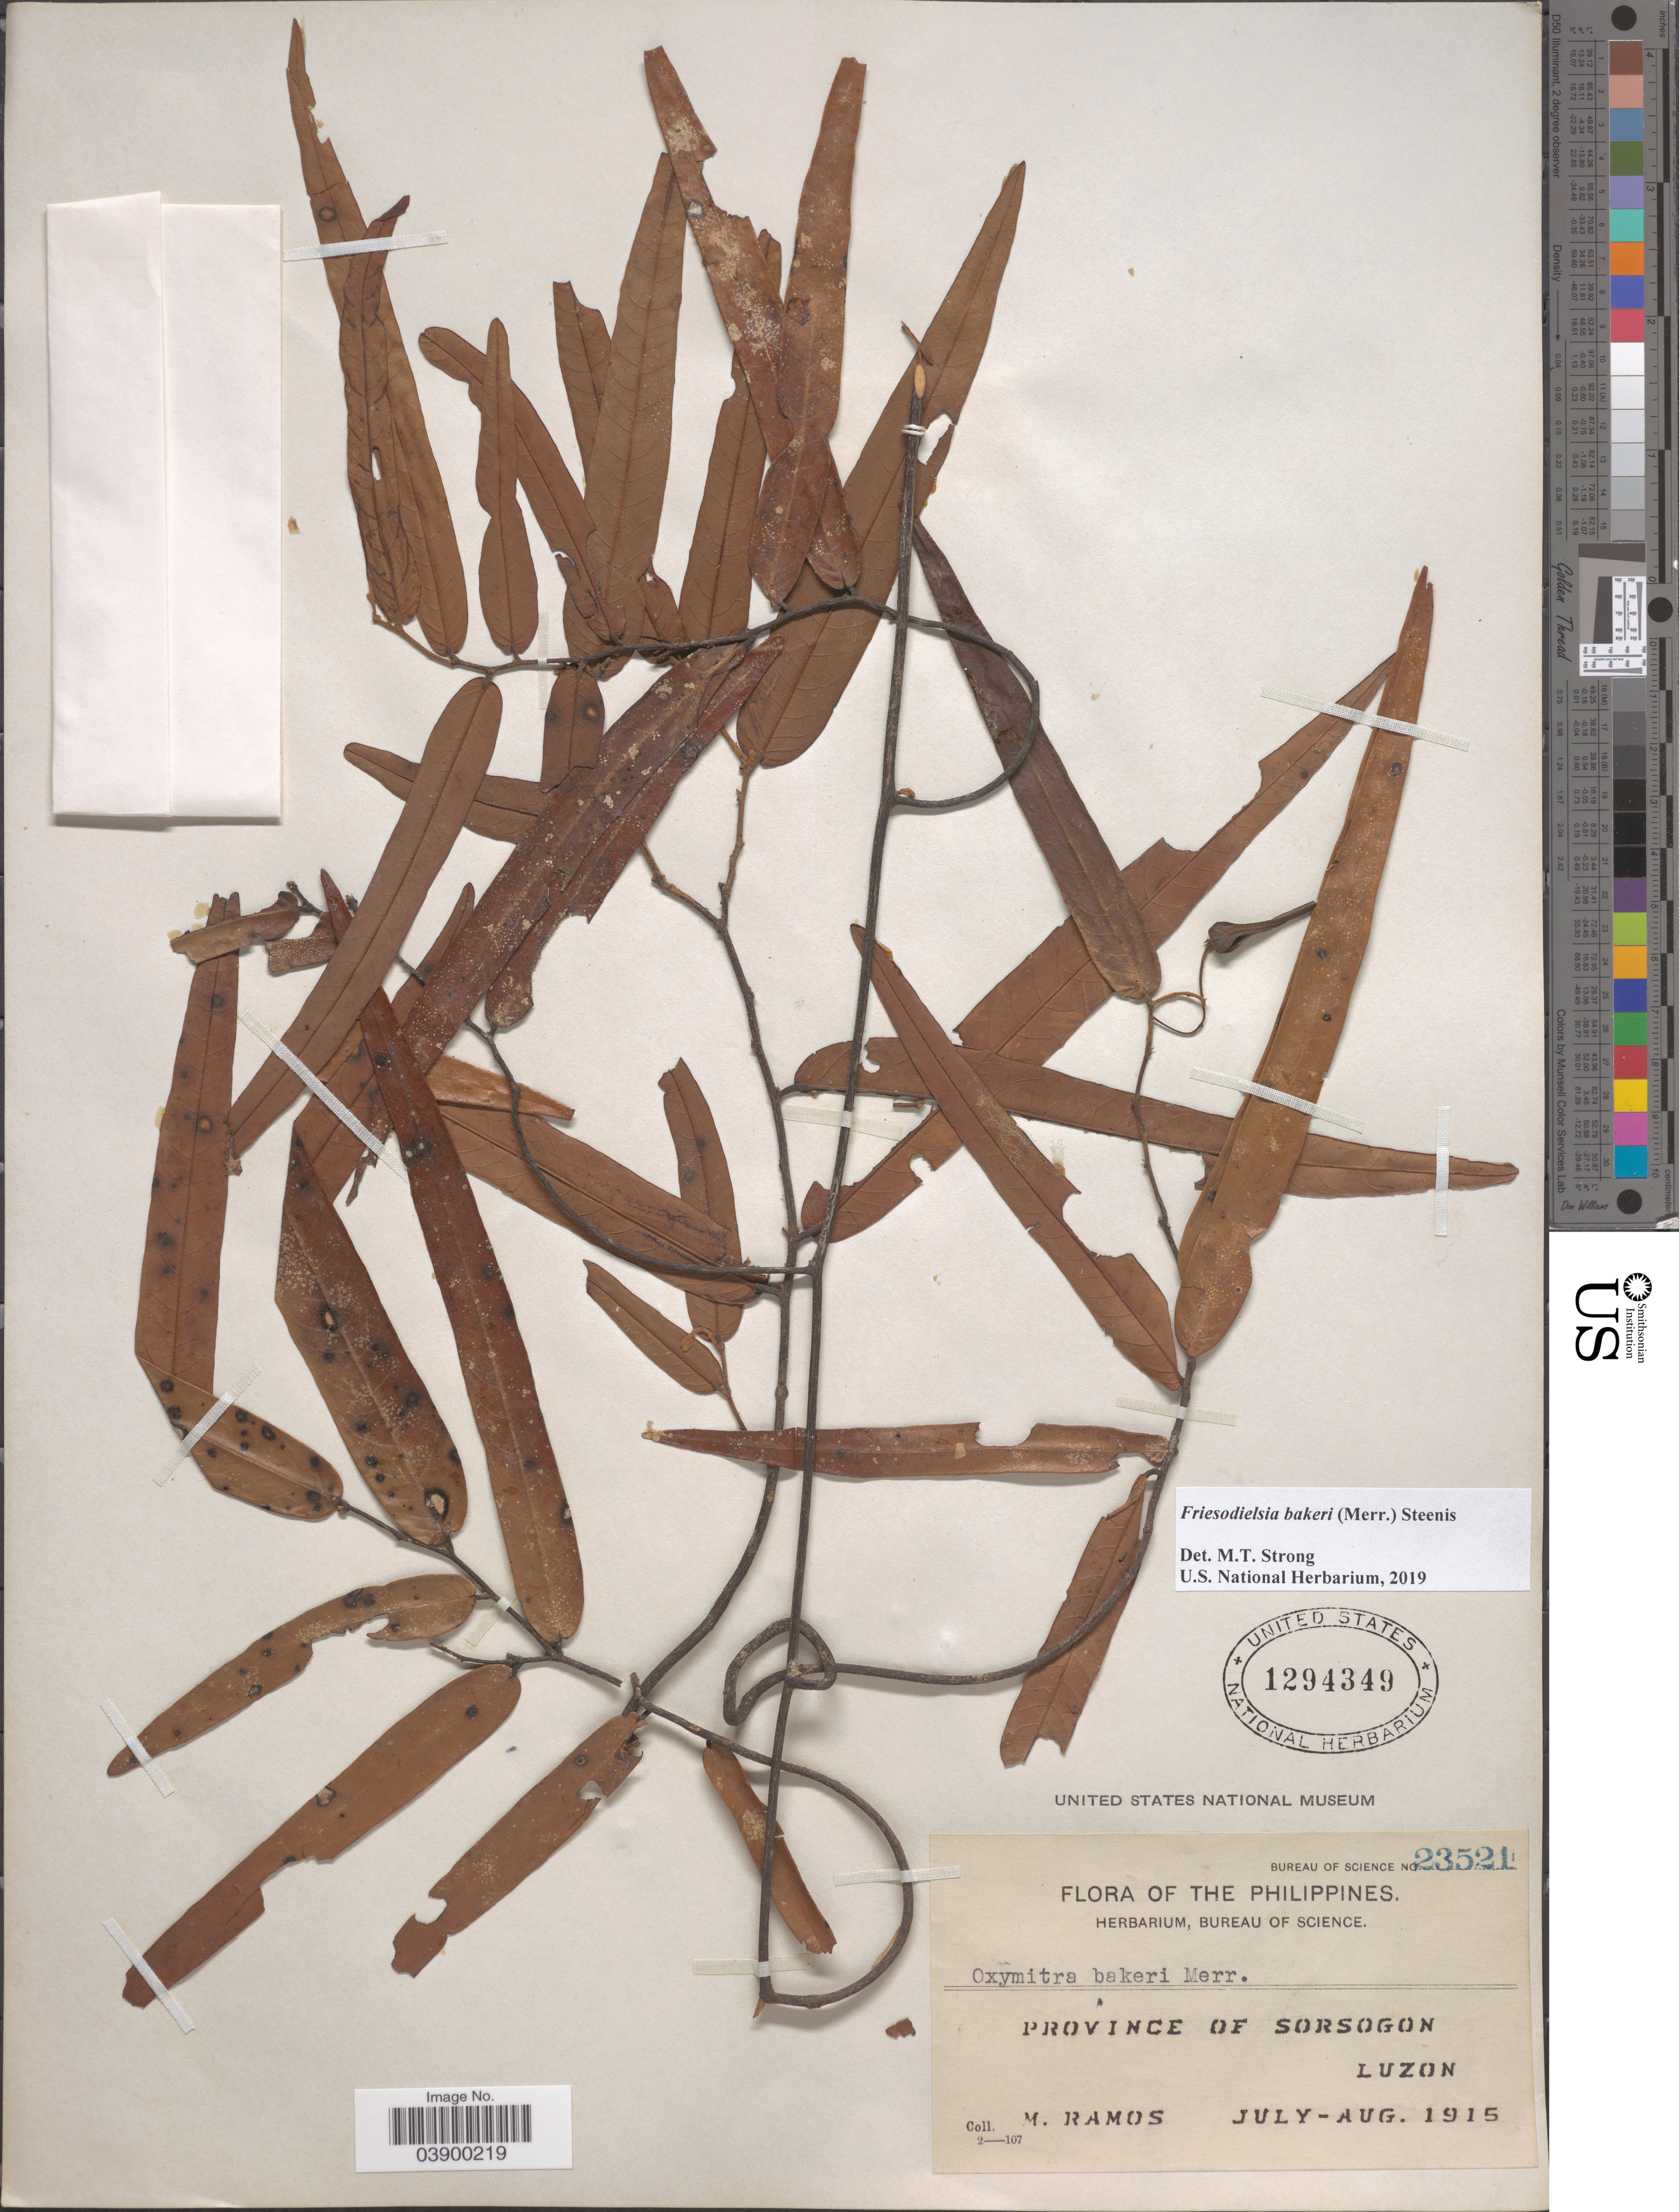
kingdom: Plantae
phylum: Tracheophyta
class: Magnoliopsida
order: Magnoliales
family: Annonaceae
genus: Friesodielsia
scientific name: Friesodielsia bakeri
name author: (Merr.) Steenis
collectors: M. Ramos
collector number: Bureau of Science 23521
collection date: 1915-07/1915-08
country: Philippines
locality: Province of Sorsogon. Luzon.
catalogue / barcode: US 1294349